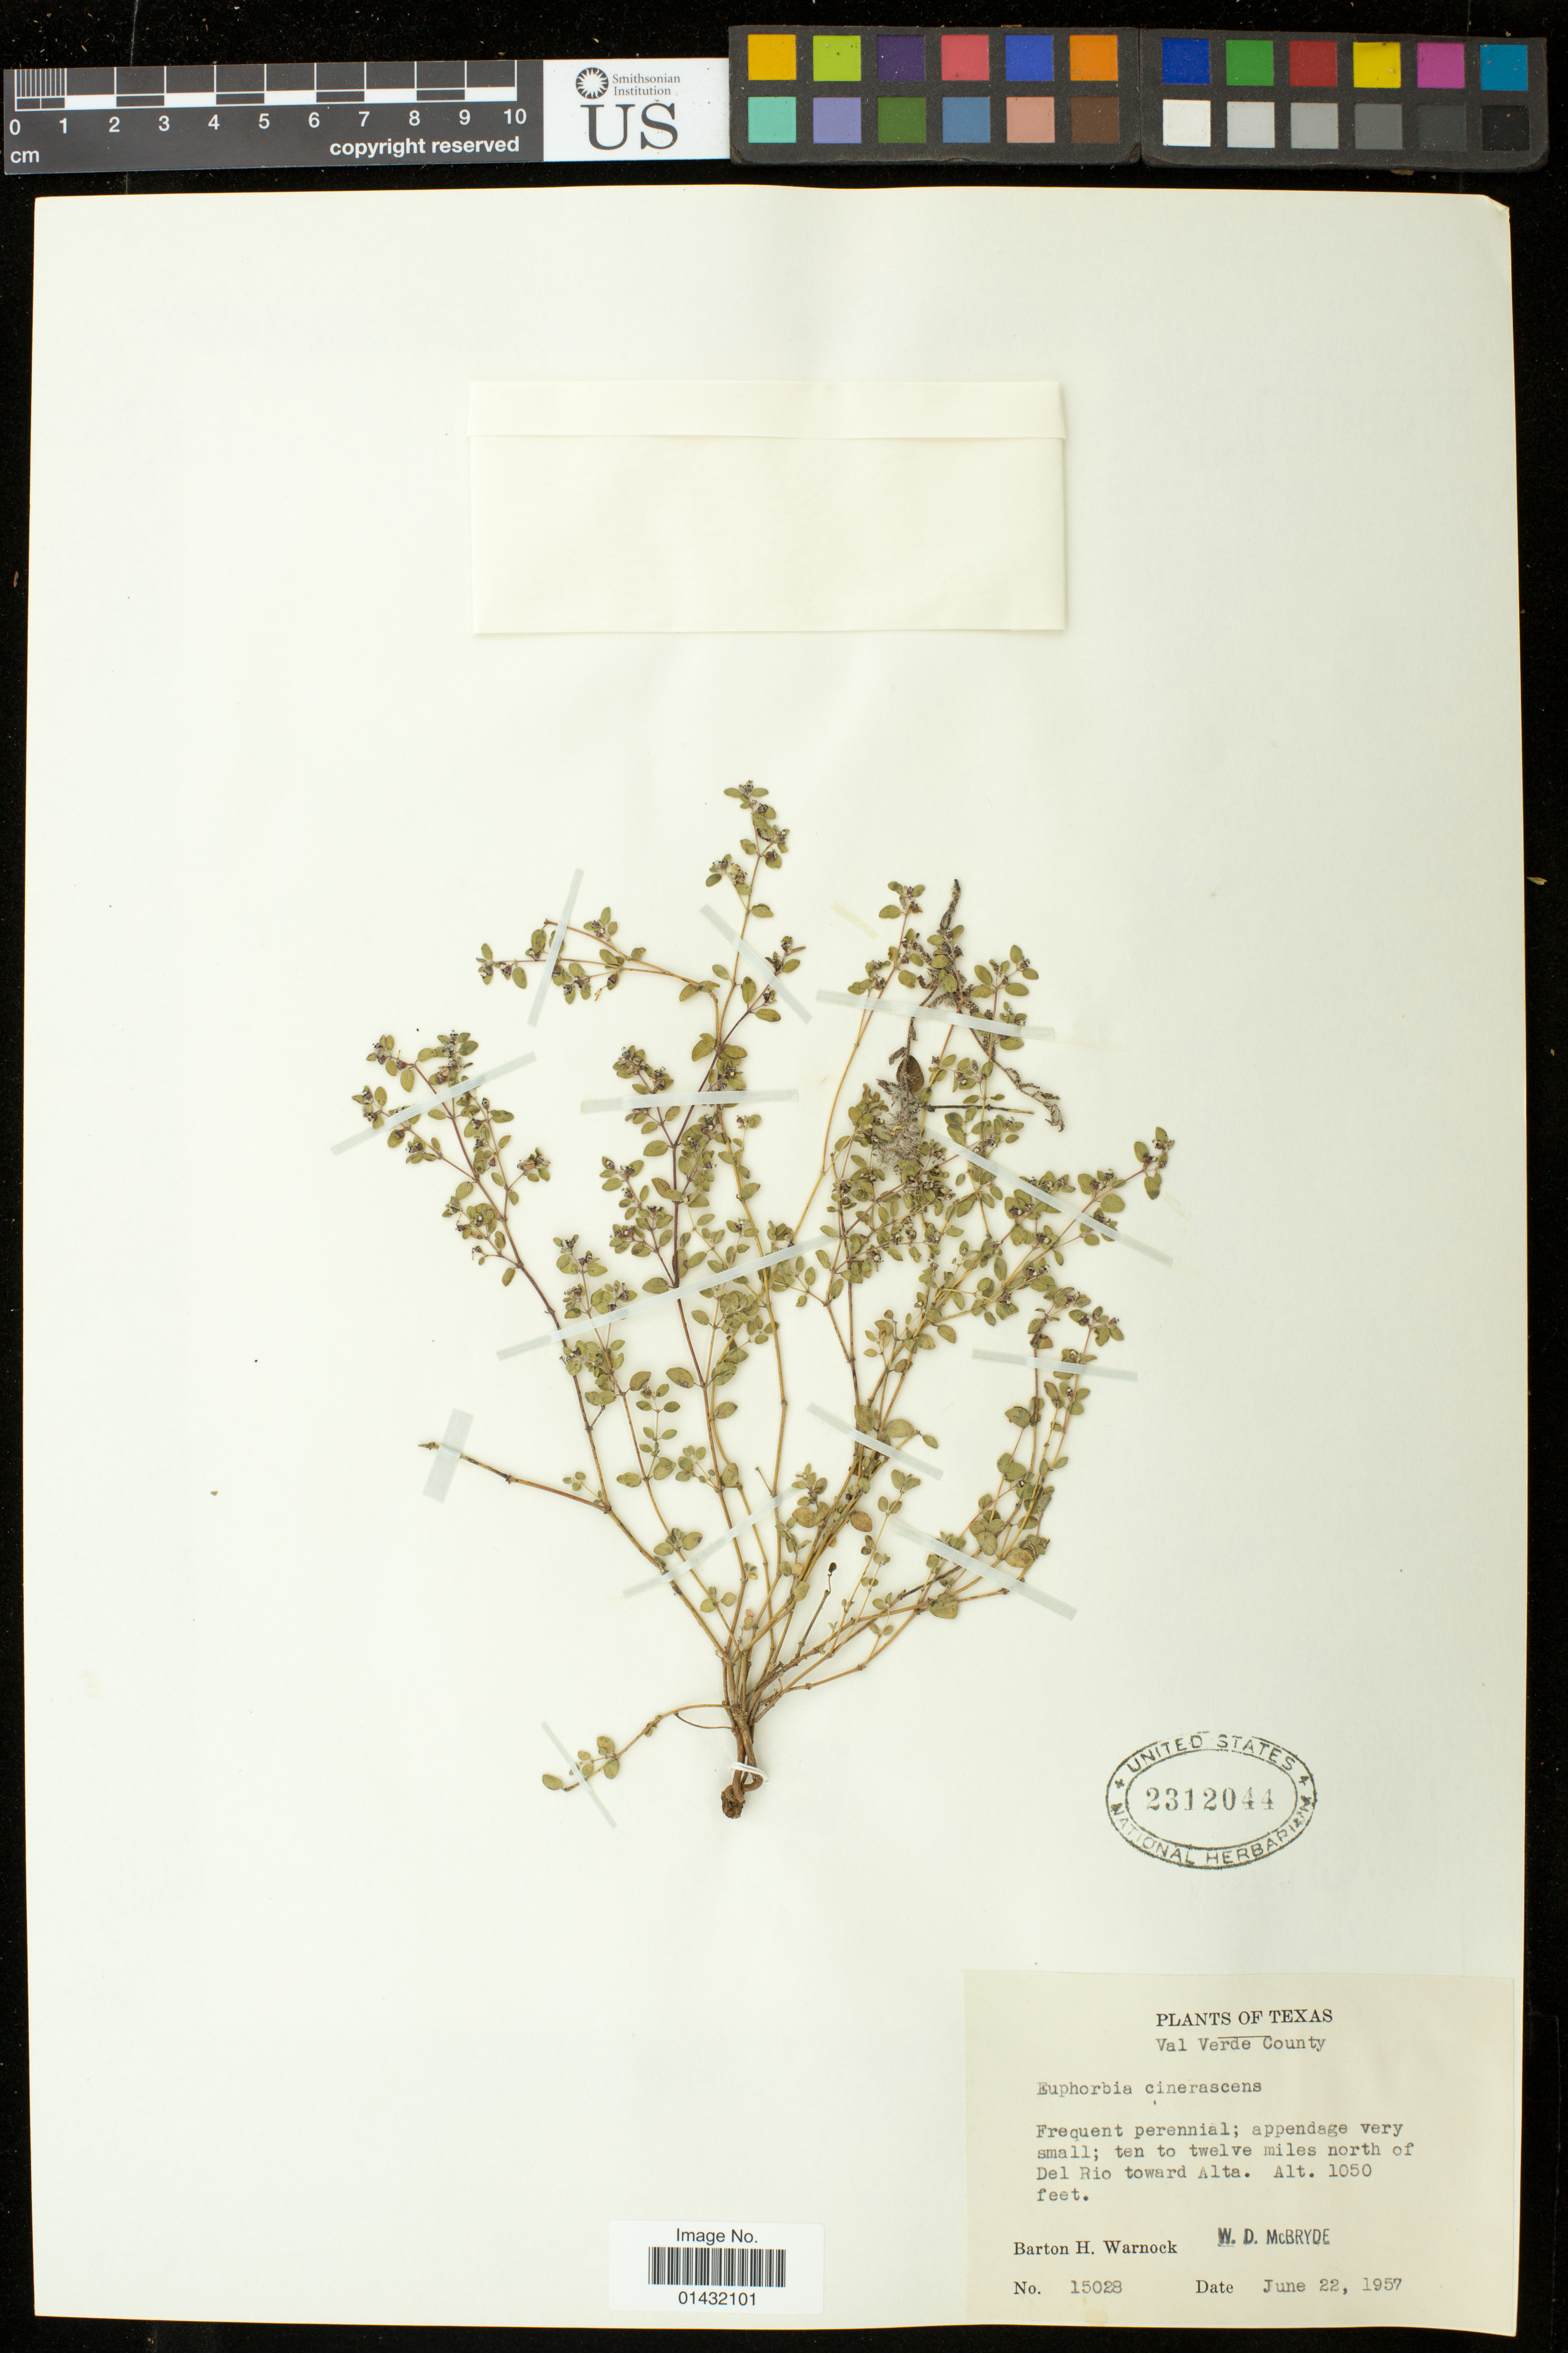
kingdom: Plantae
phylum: Tracheophyta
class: Magnoliopsida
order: Malpighiales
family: Euphorbiaceae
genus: Euphorbia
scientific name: Euphorbia cinerascens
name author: Engelm. in Emory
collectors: B. H. Warnock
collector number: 15028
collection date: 1957-06-22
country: United States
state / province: Texas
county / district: Val Verde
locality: Ten to twelve miles north of Del Rio toward Alta.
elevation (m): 320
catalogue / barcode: US 2312044